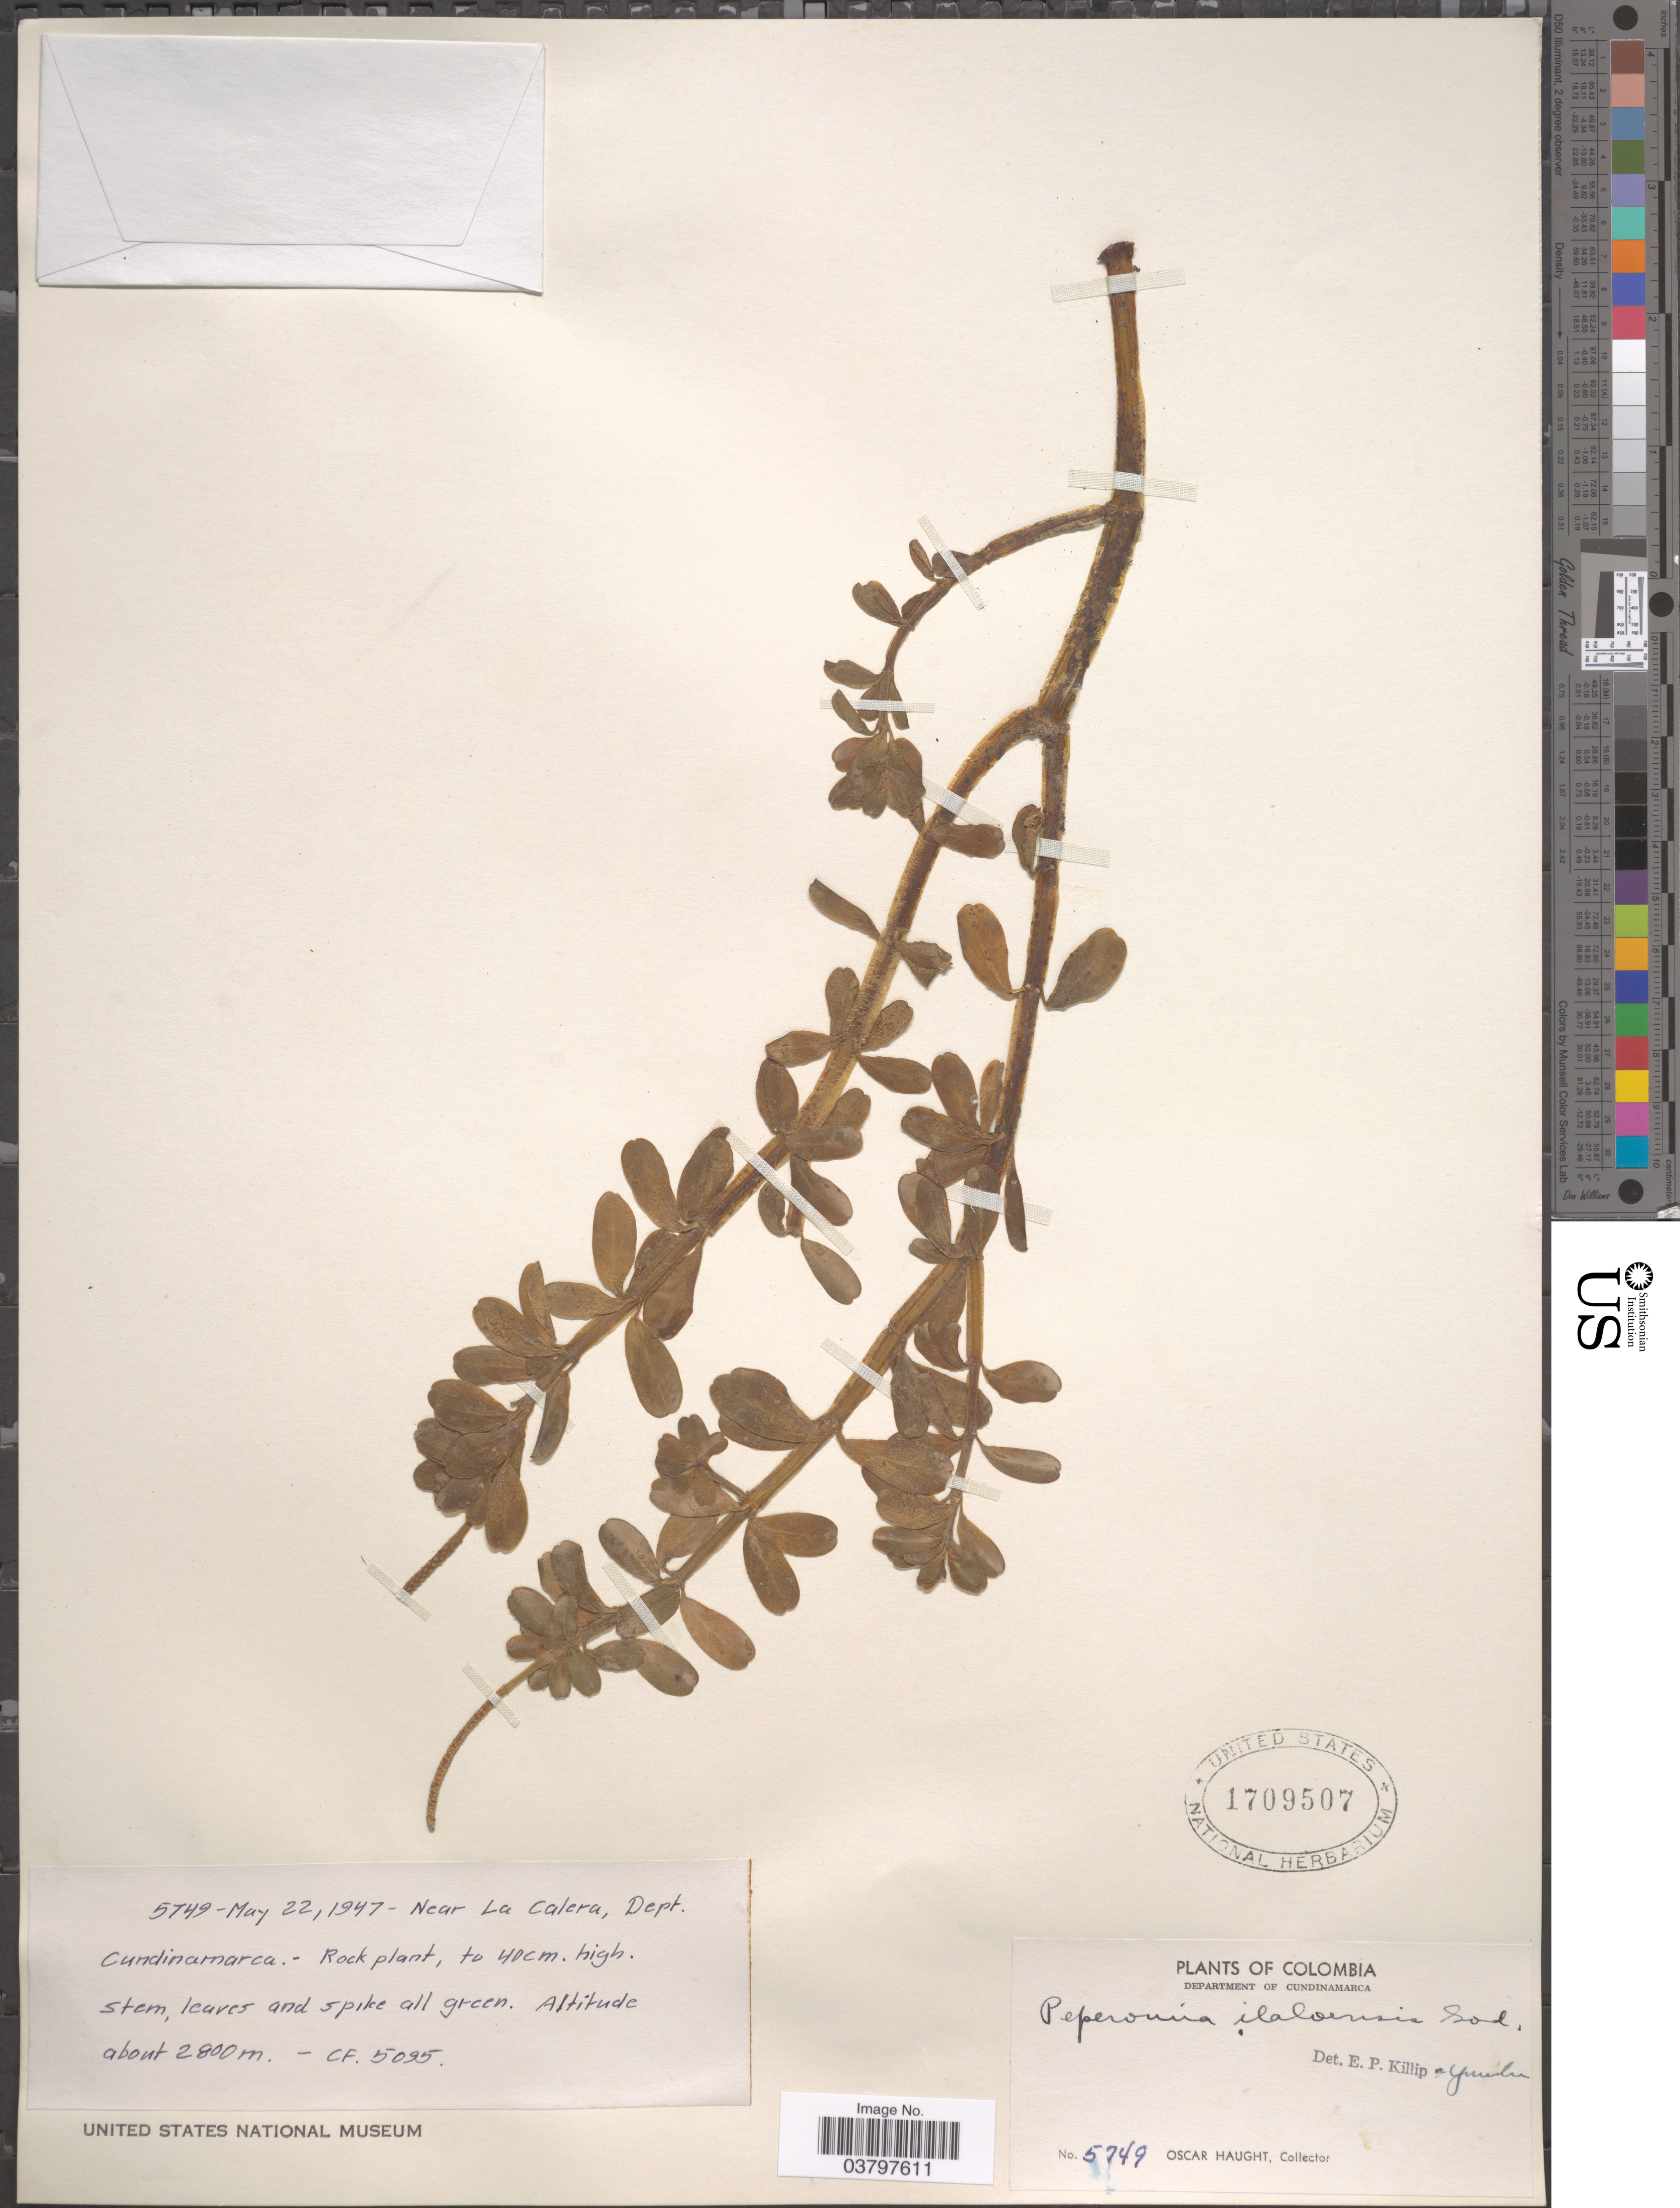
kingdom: Plantae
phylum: Tracheophyta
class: Magnoliopsida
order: Piperales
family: Piperaceae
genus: Peperomia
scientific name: Peperomia ilaloensis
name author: Sodiro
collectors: O. L. Haught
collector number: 5749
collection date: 1947-04-22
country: Colombia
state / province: Cundinamarca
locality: Department of Cundinamarca. Near La Calera, Dept. Cundinamarca.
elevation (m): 2800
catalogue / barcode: US 1709507